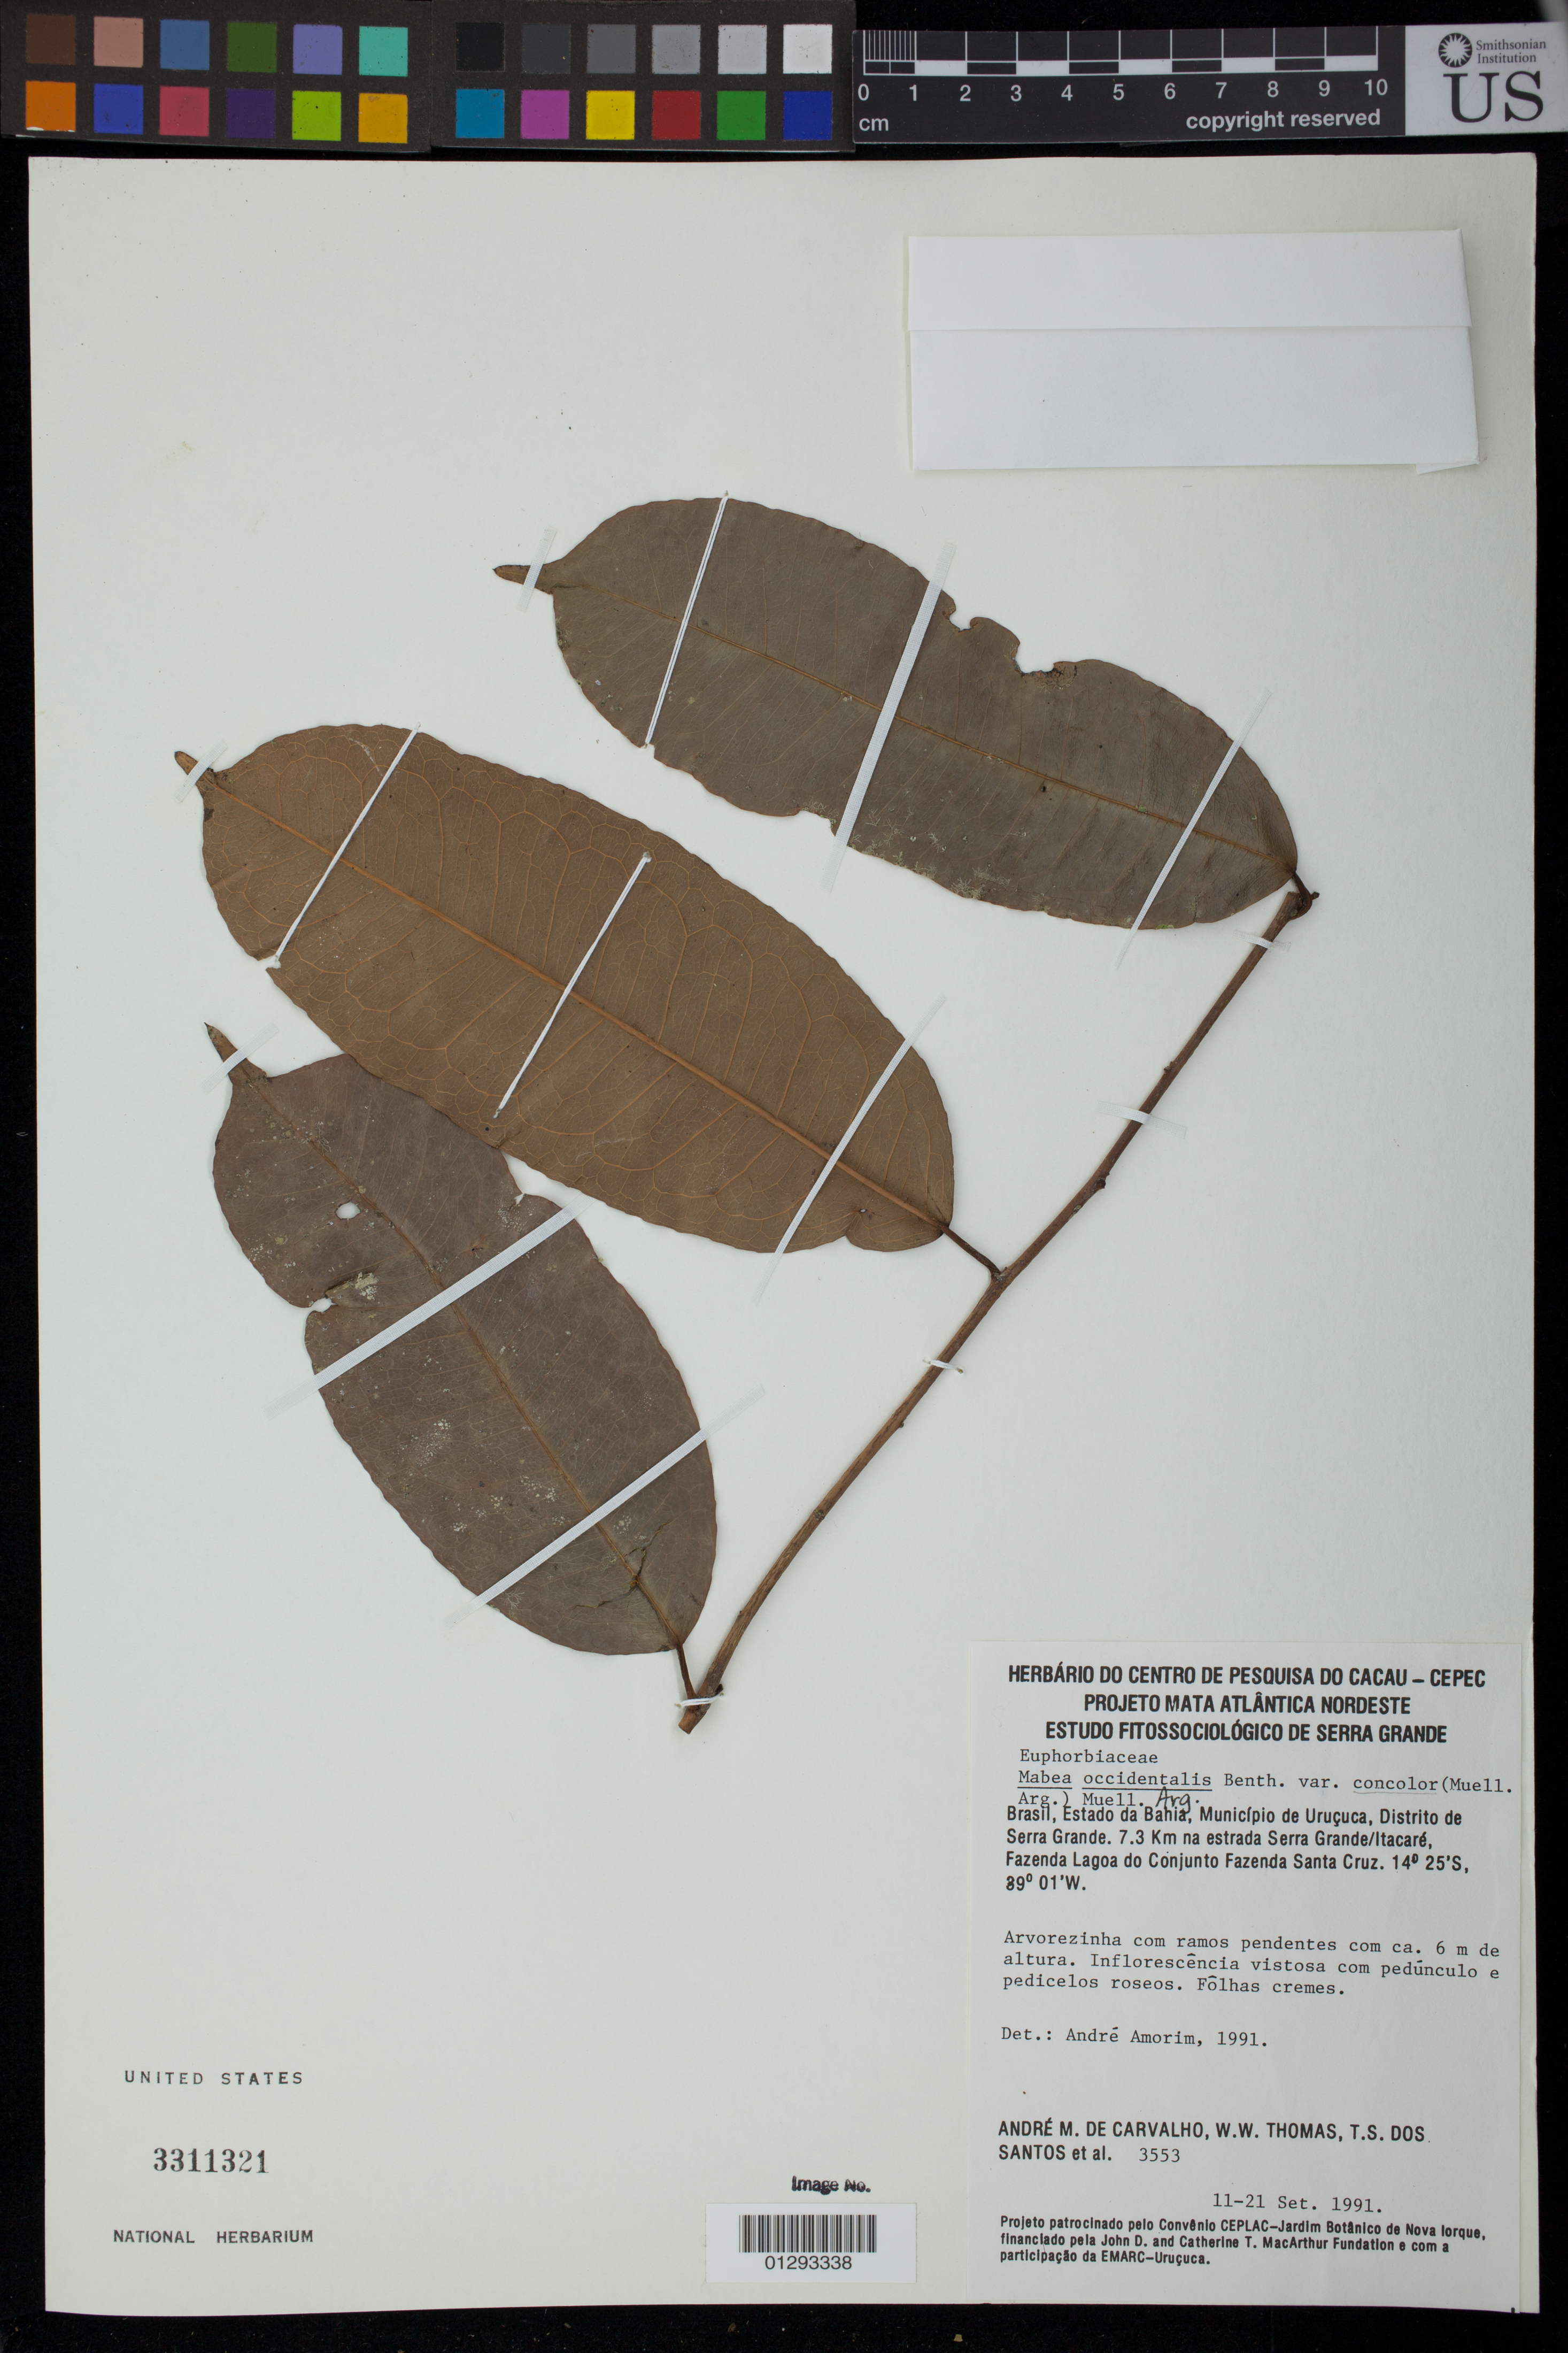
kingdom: Plantae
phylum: Tracheophyta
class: Magnoliopsida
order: Malpighiales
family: Euphorbiaceae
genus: Mabea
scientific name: Mabea occidentalis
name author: Benth.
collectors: A. M. Carvalho, W. W. Thomas & T. S. Santos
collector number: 3553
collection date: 1991-09-11/1991-09-21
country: Brazil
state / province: Bahia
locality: Urucuca, Distrito de Serra Grande. 7.3 KM na estrada Serra Grande/Itacare, Fazenda Lagoa do Conjunto Fazenda Santa Cruz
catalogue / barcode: US 3311321